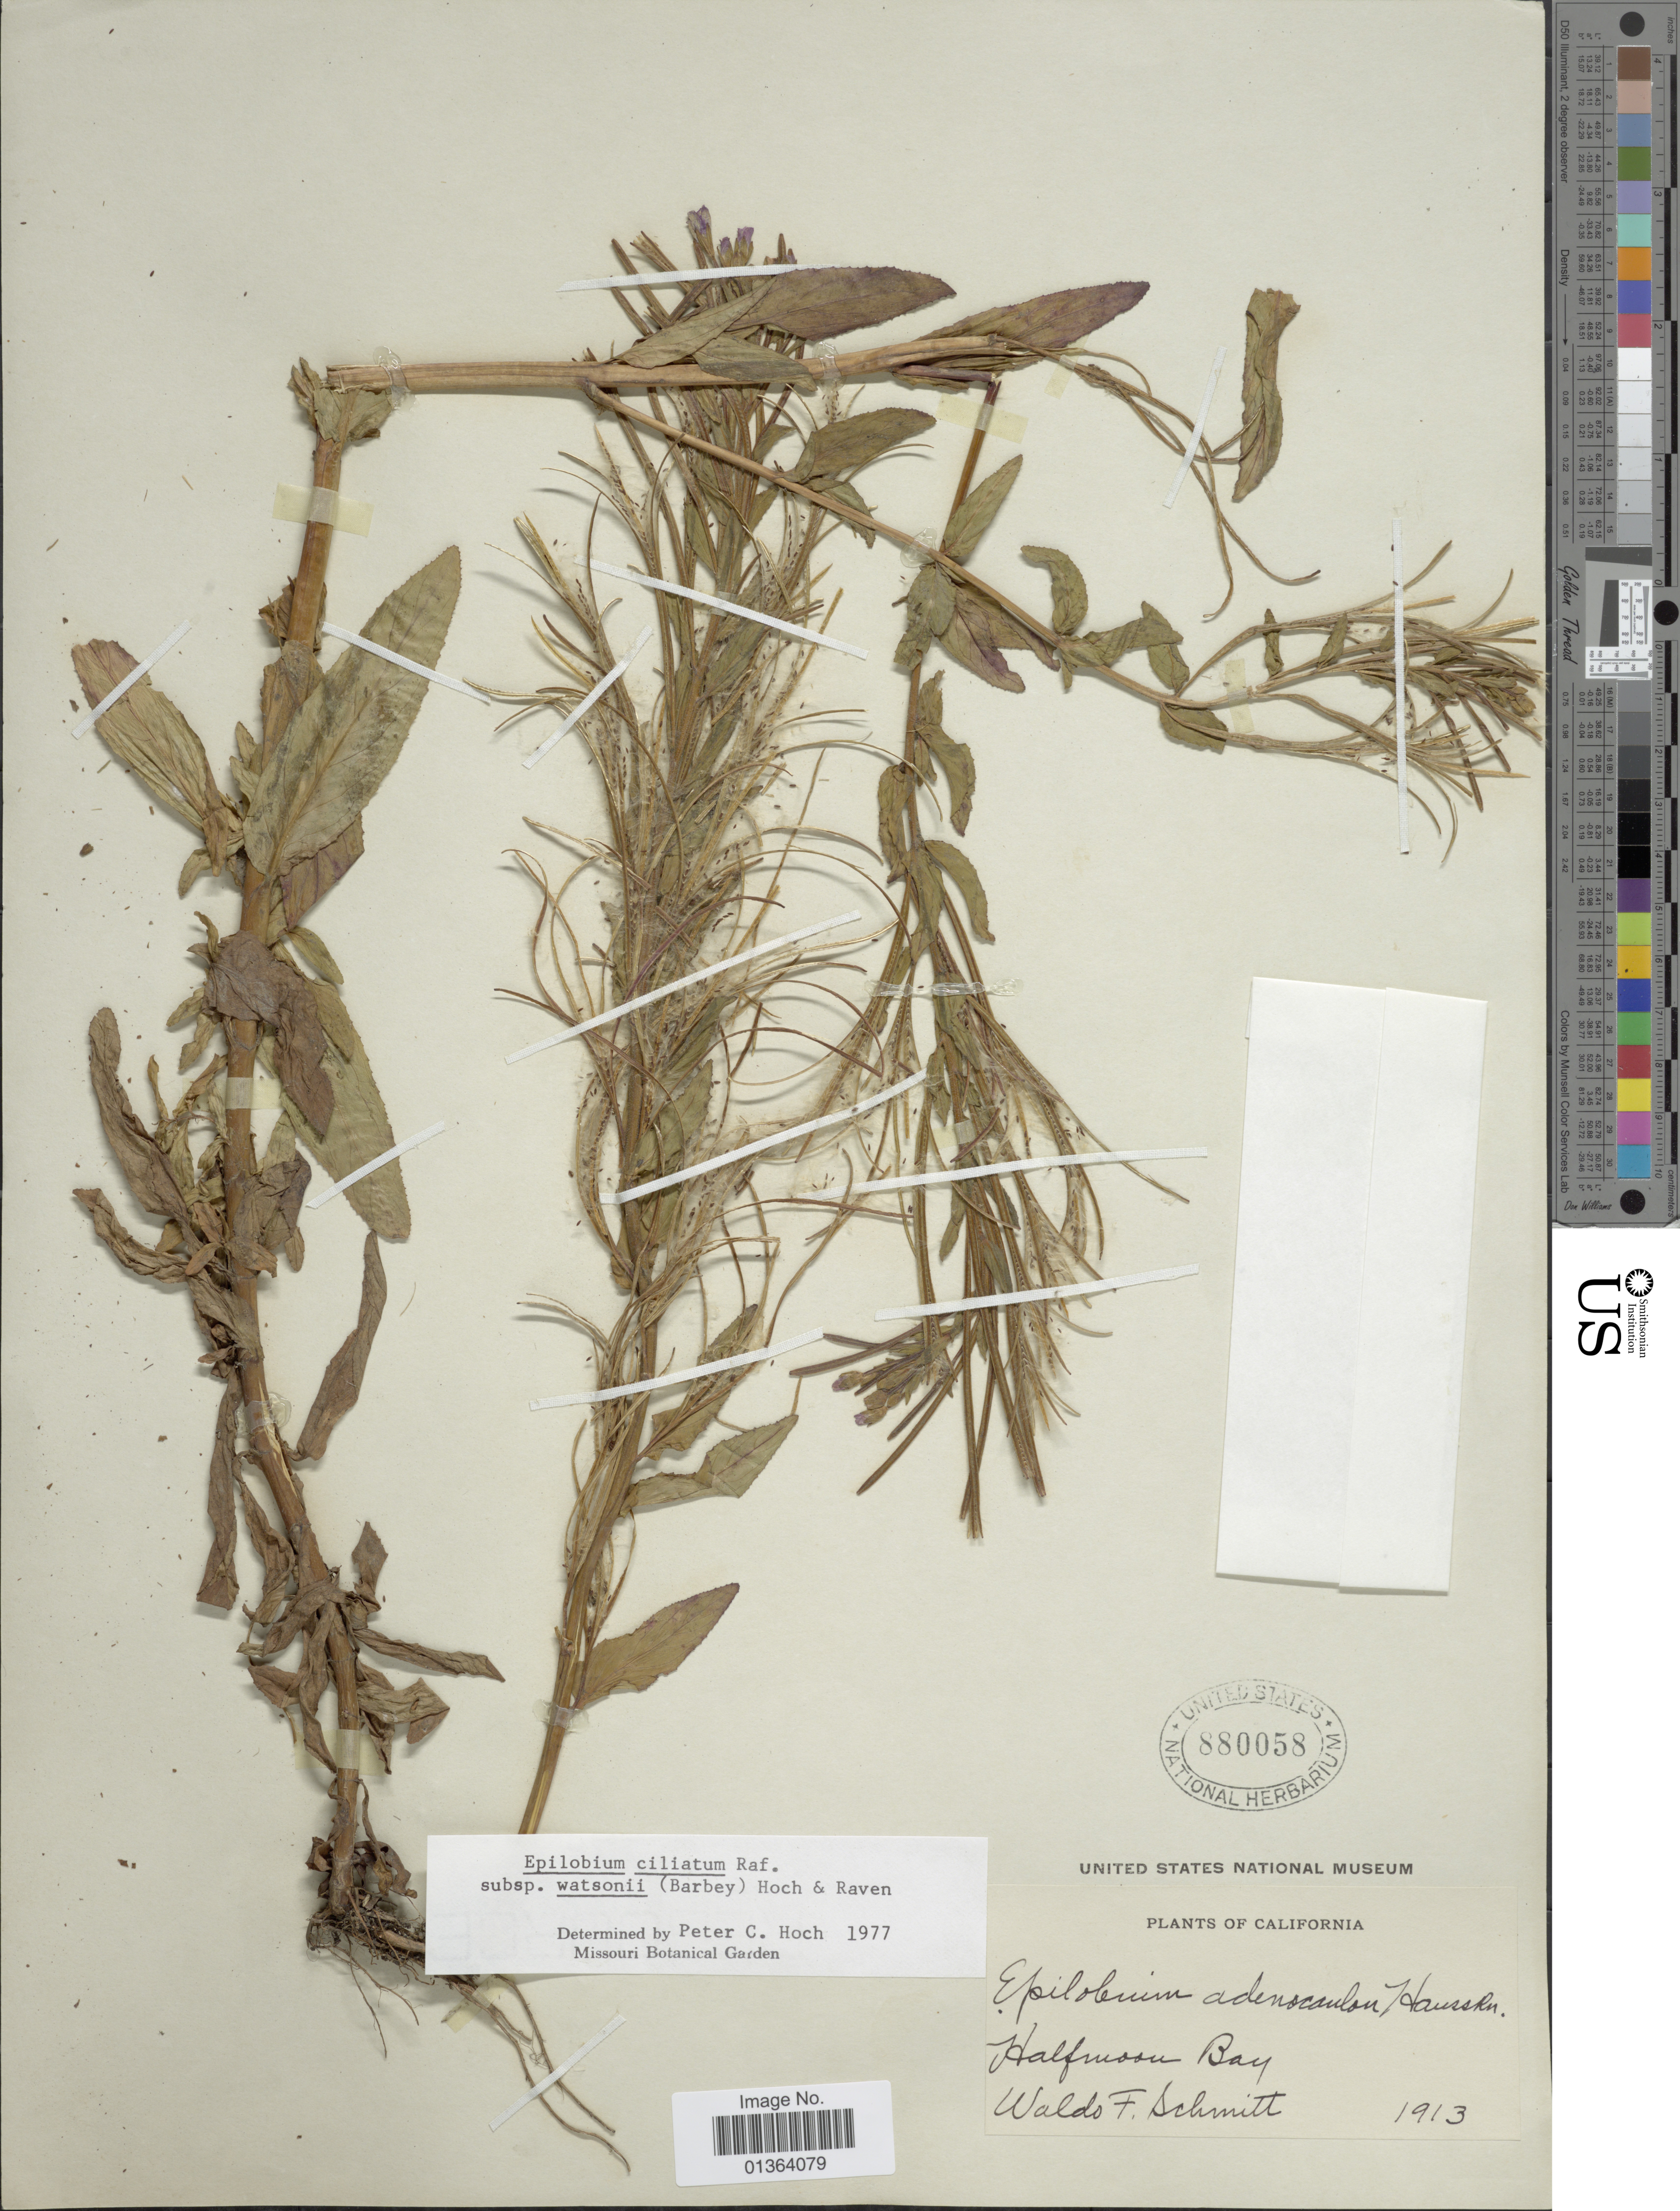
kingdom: Plantae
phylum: Tracheophyta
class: Magnoliopsida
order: Myrtales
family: Onagraceae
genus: Epilobium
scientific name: Epilobium ciliatum subsp. watsonii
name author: (Barbey) Hoch & P.H. Raven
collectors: W. F. Schmitt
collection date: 1913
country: United States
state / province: California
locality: Halfmoon Bay.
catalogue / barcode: US 880058